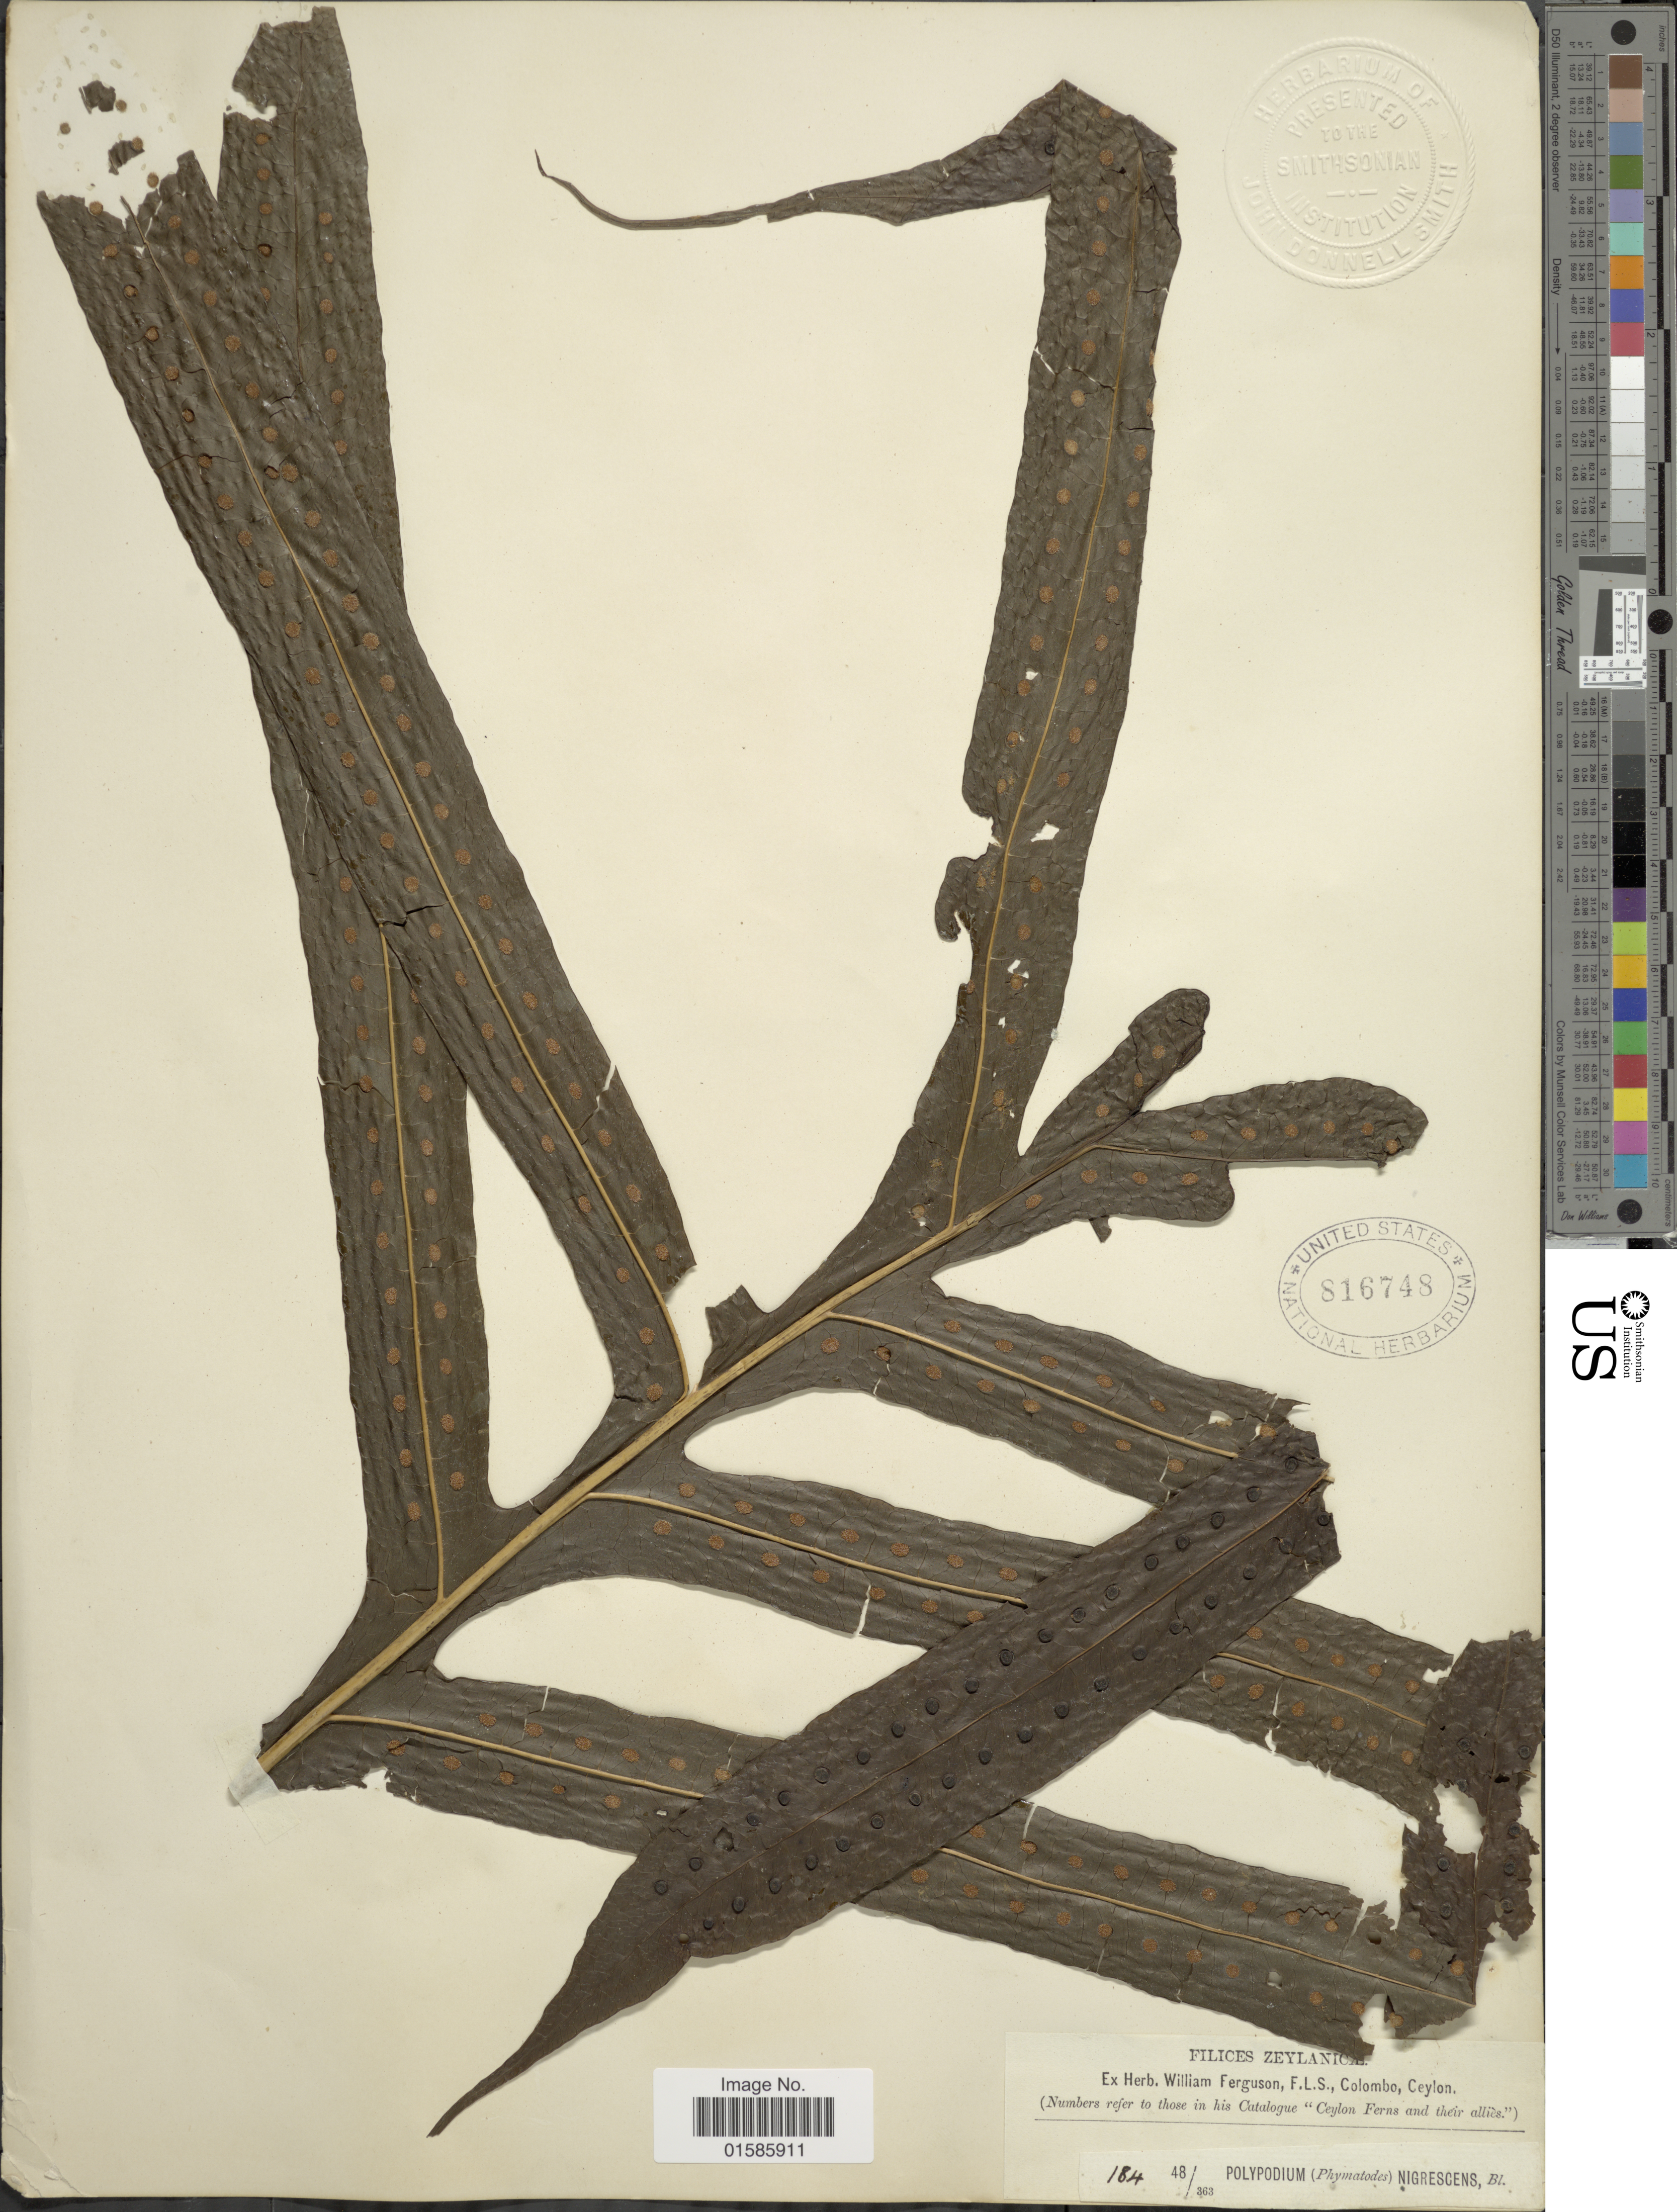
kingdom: Plantae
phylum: Tracheophyta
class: Polypodiopsida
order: Polypodiales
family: Polypodiaceae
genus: Microsorum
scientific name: Microsorum nigrescens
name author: (Blume) Copel.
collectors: ex herb. W. Ferguson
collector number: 184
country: Sri Lanka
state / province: Central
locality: Filices Zeylamicæ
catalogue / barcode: US 816748